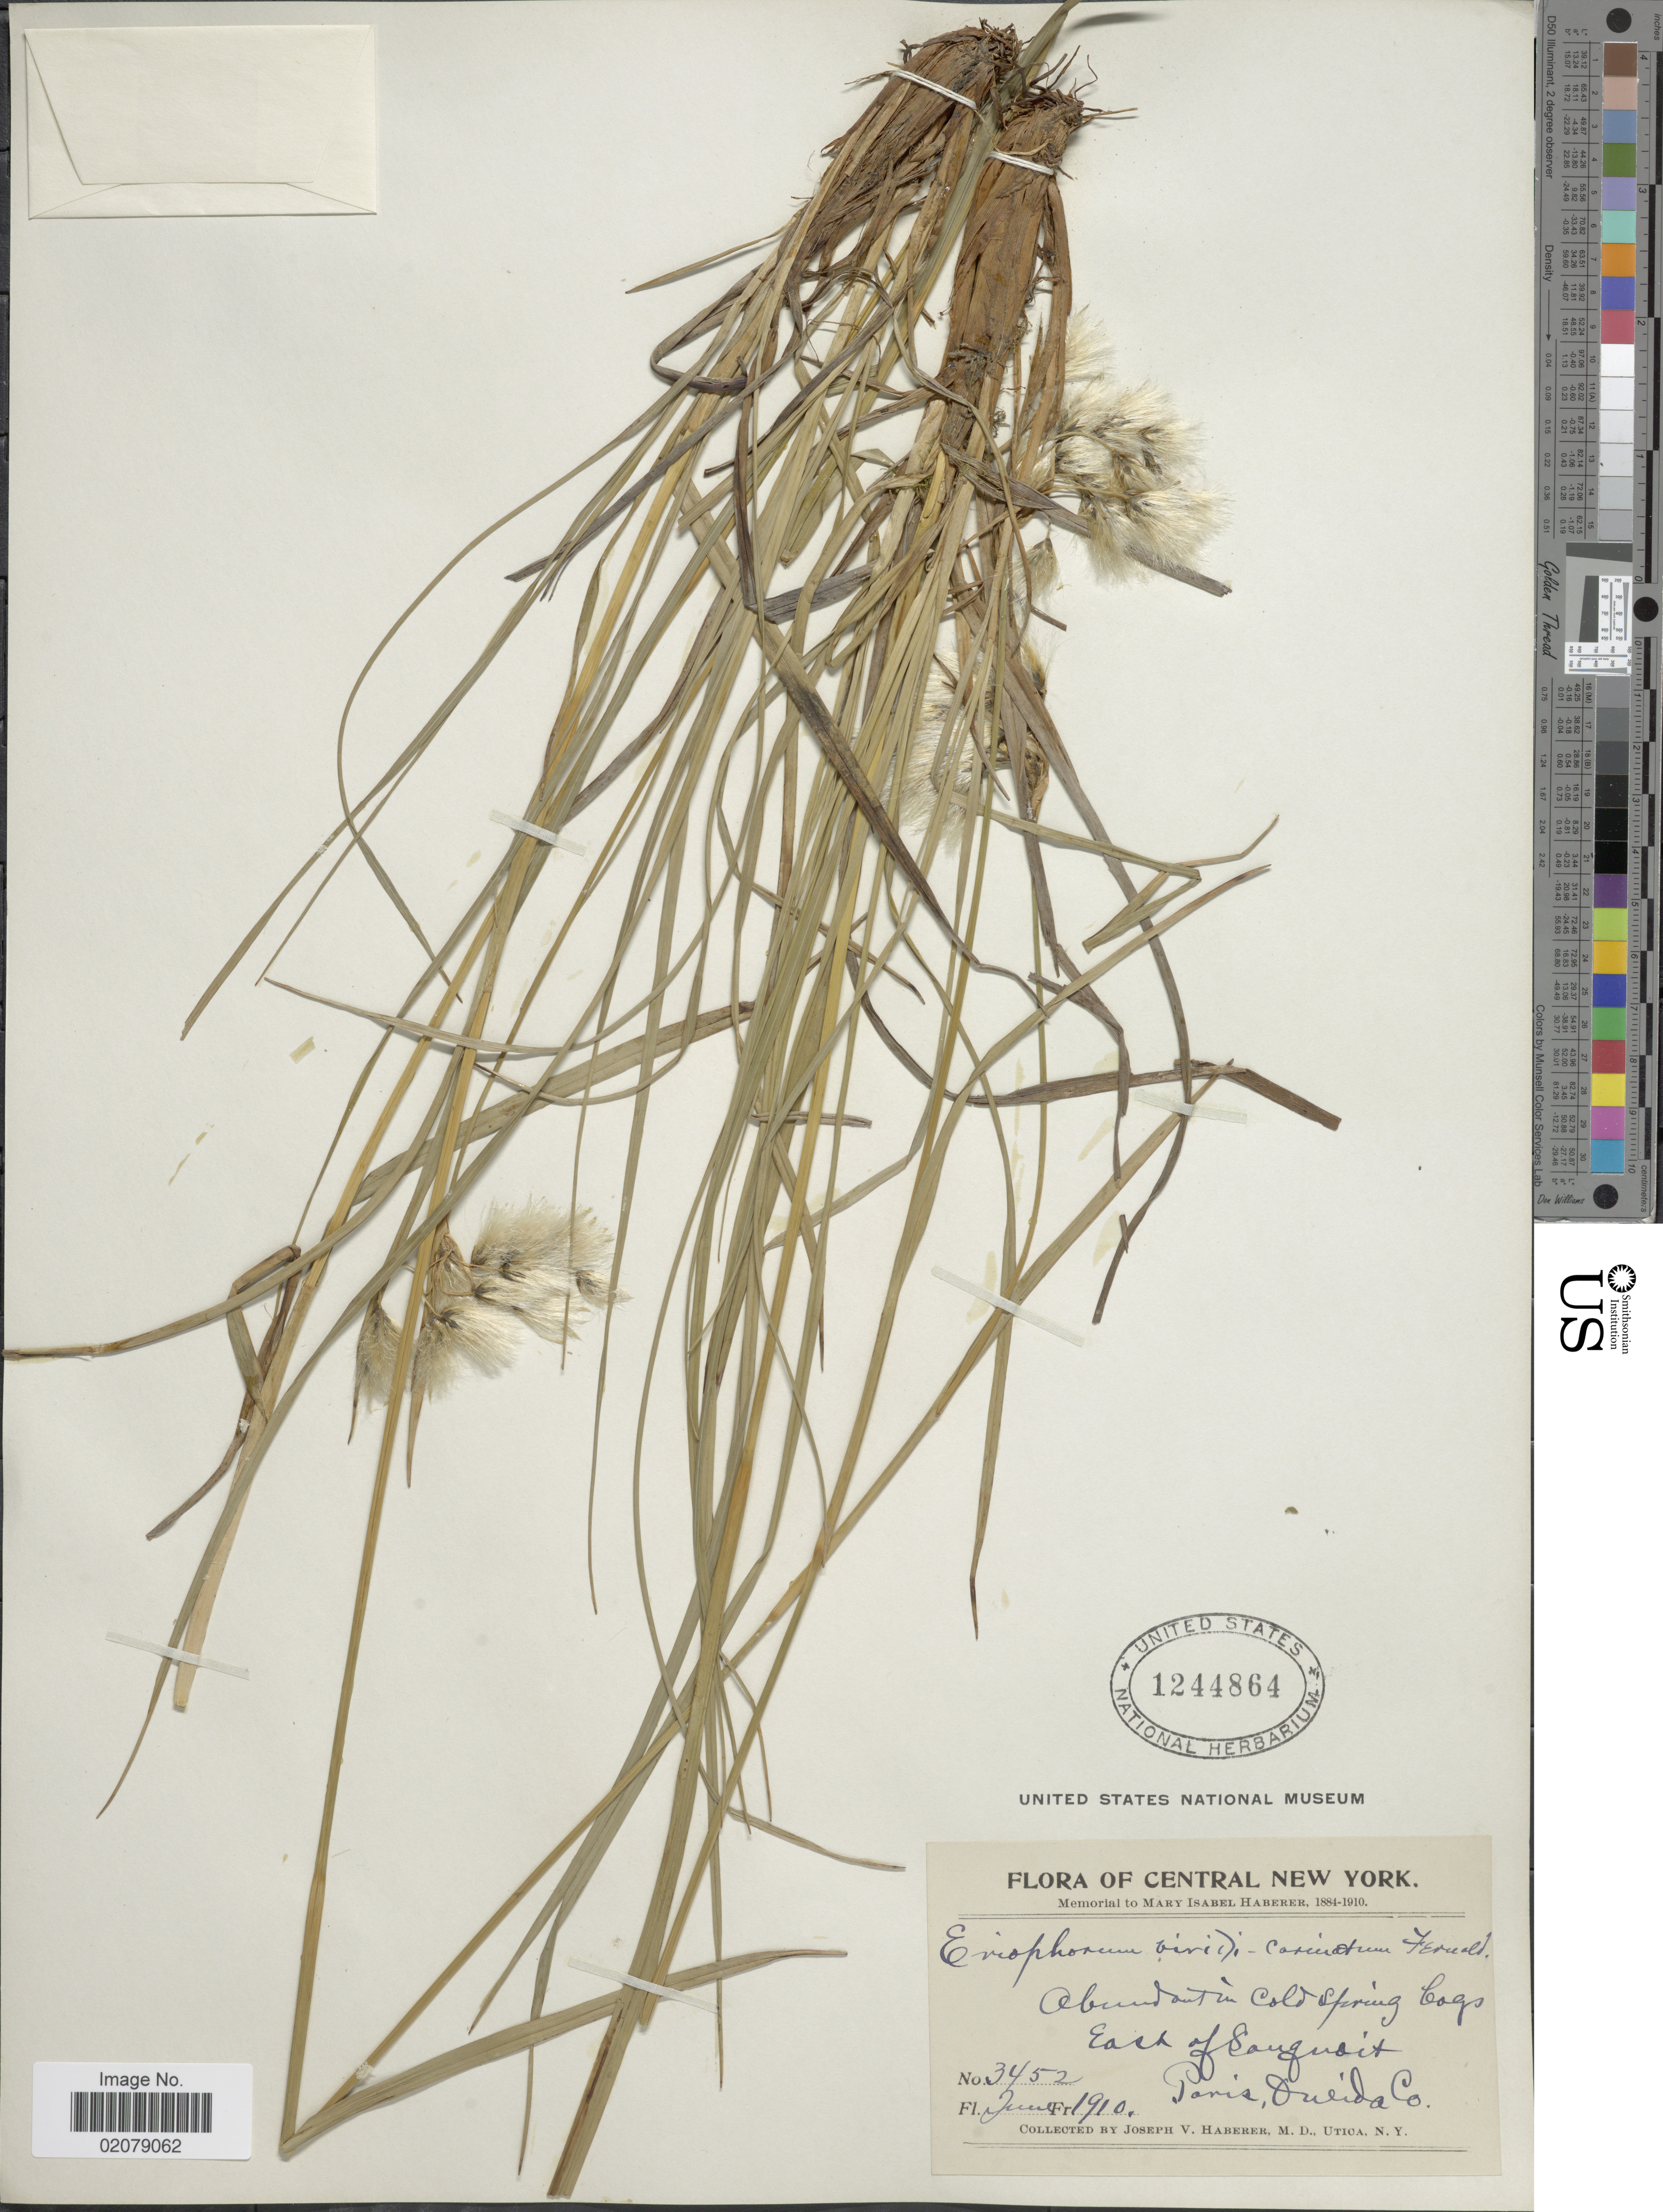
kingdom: Plantae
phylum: Tracheophyta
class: Liliopsida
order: Poales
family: Cyperaceae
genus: Eriophorum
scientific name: Eriophorum viridicarinatum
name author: (Englem.) Fernald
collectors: J. V. Haberer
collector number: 3452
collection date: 1910-06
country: United States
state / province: New York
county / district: Oneida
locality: East of Sangnoit, Paris, Oneida Co., Central New York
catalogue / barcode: US 1244864